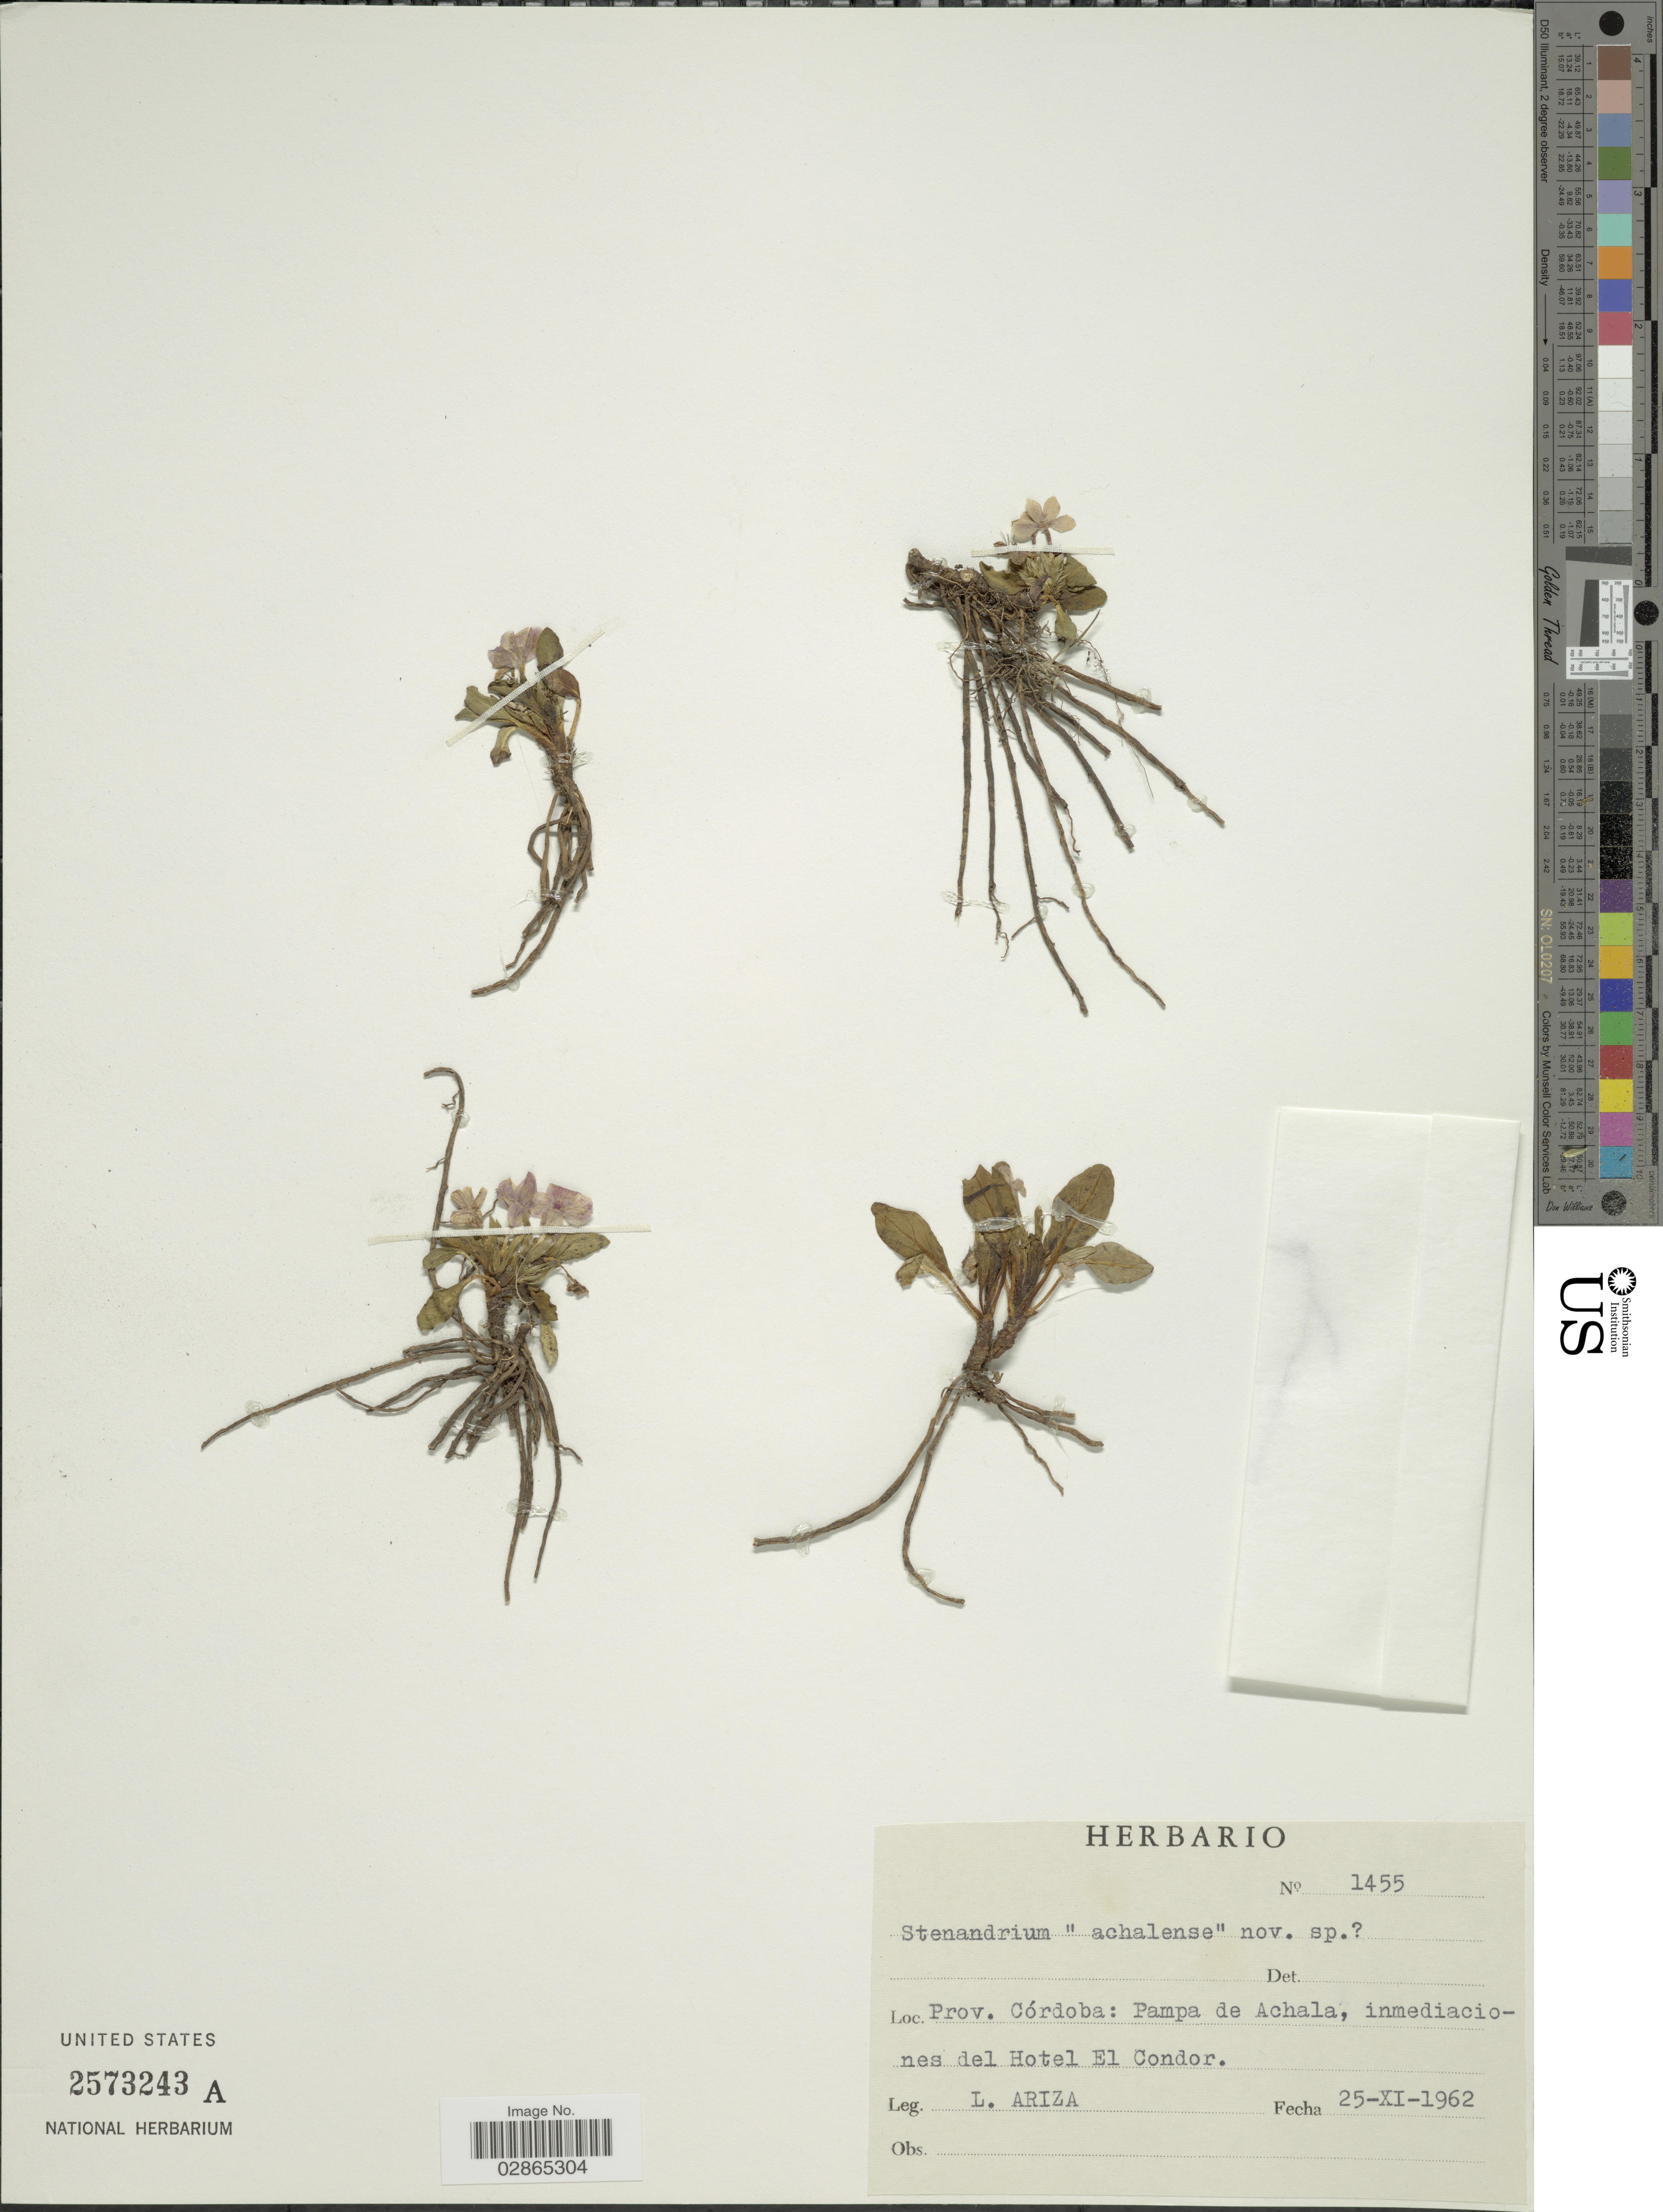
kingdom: Plantae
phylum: Tracheophyta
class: Magnoliopsida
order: Lamiales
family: Acanthaceae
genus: Stenandrium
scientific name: Stenandrium dulce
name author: (Cav.) Nees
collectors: L. Ariza-Espinar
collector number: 1455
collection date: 1962-11-25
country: Argentina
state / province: Cordoba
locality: Prov. Córdoba: Pampa de Achala, inmediaciones del Hotel El Condor.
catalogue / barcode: US 2573243A